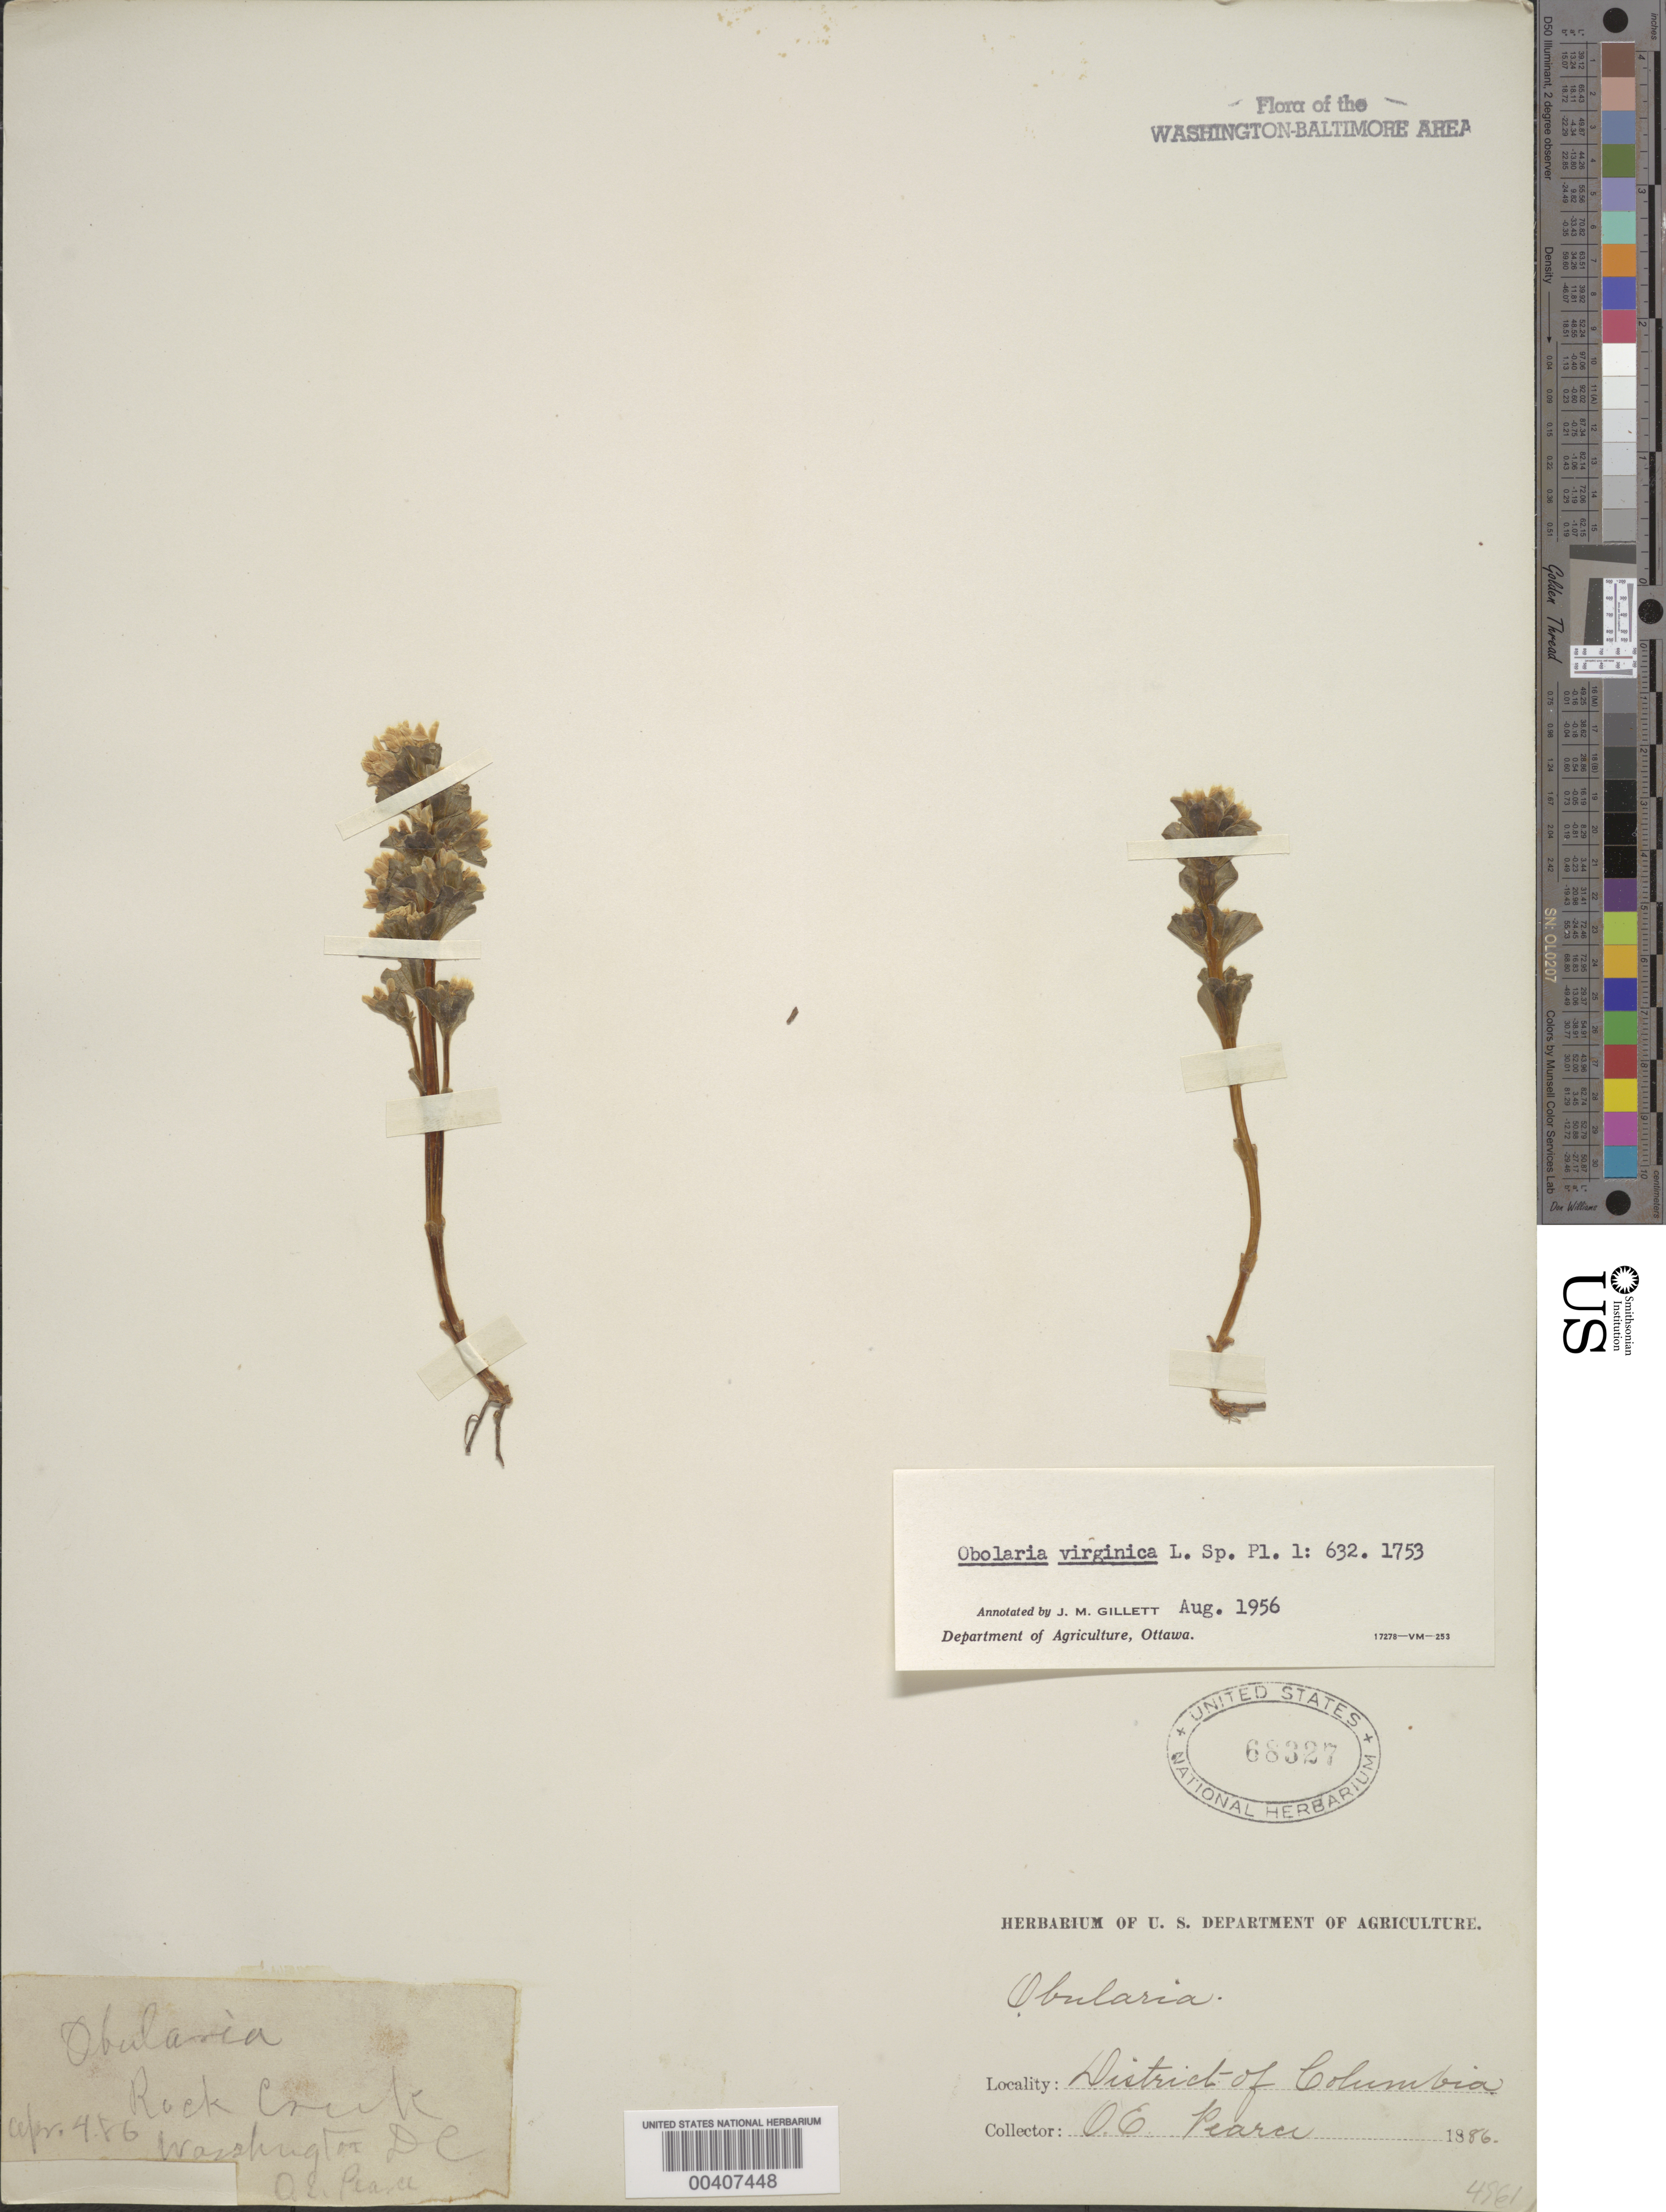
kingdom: Plantae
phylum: Tracheophyta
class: Magnoliopsida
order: Gentianales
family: Gentianaceae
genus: Obolaria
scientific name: Obolaria virginica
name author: L.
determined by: Gillett, J. M.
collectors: O. E. Pearce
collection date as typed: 04 Apr 1886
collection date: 1886-04-04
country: United States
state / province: District of Columbia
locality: Rock Creek Rock Creek Park and vicinity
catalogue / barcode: US 68327